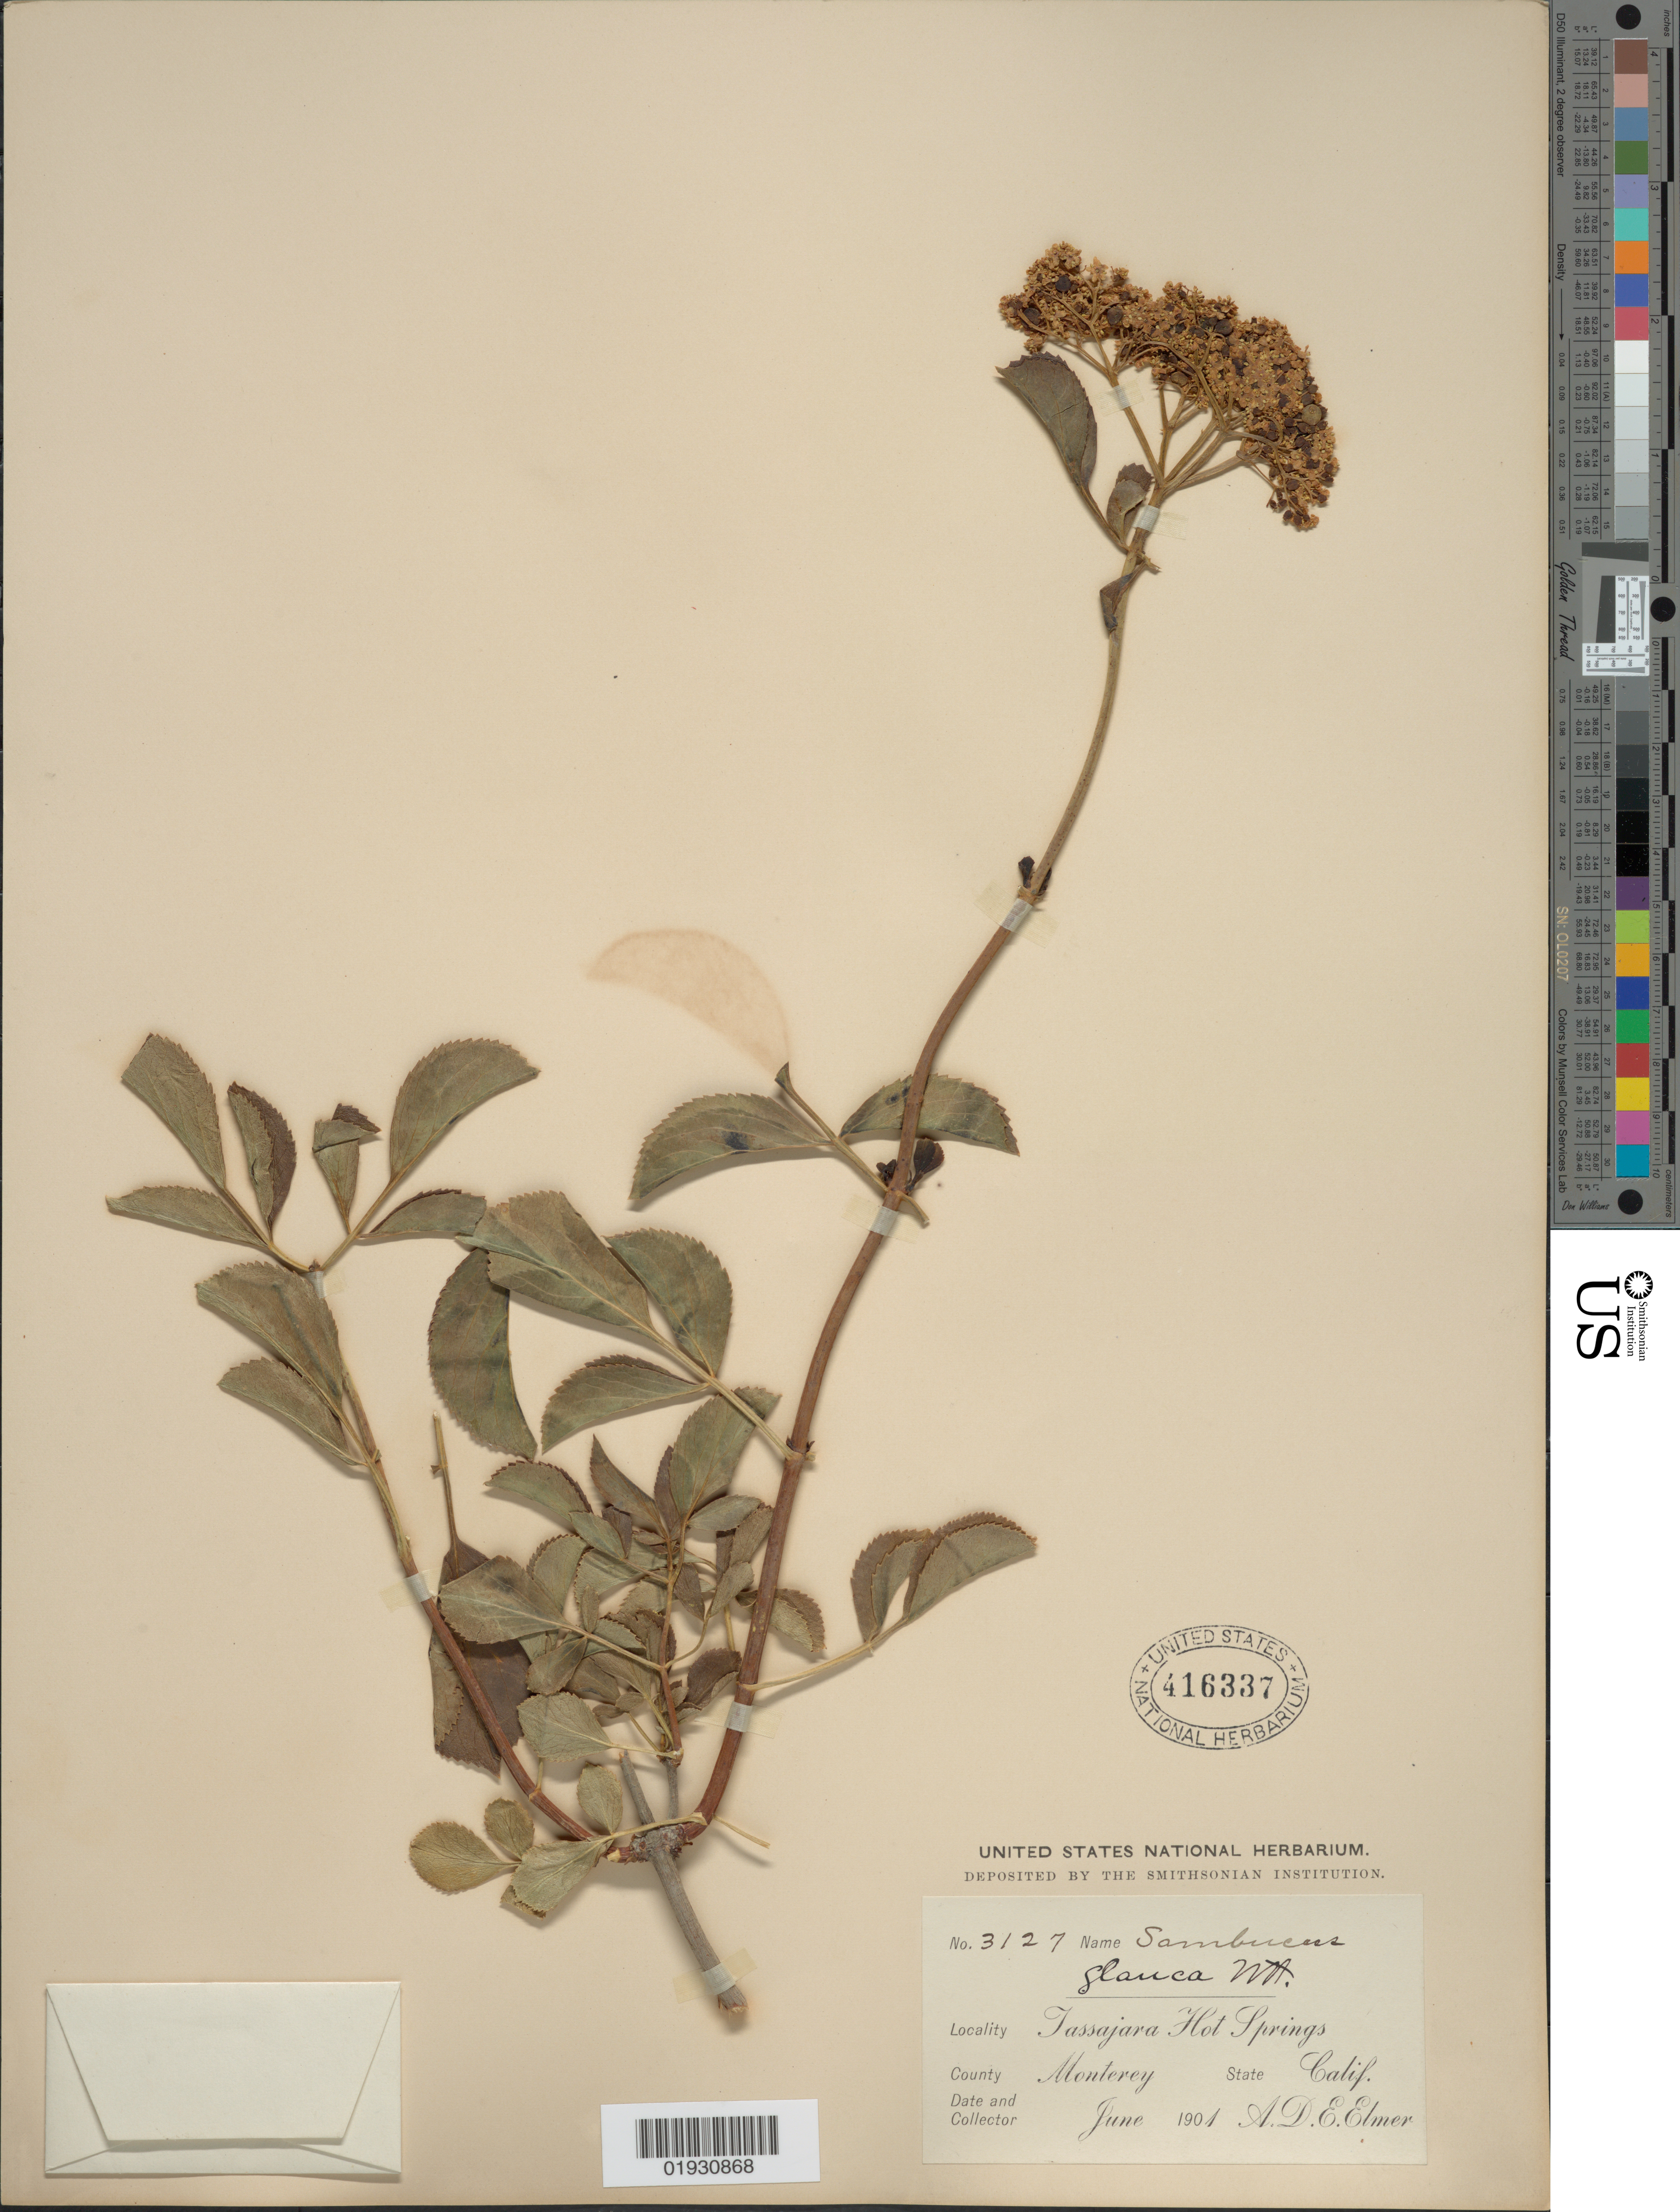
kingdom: Plantae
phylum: Tracheophyta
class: Magnoliopsida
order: Dipsacales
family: Viburnaceae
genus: Sambucus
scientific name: Sambucus cerulea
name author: Raf.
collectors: A. D. E. Elmer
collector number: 3127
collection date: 1901-06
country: United States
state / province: California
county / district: Monterey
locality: Tassajara Hot Springs. County Monterey.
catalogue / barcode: US 416337